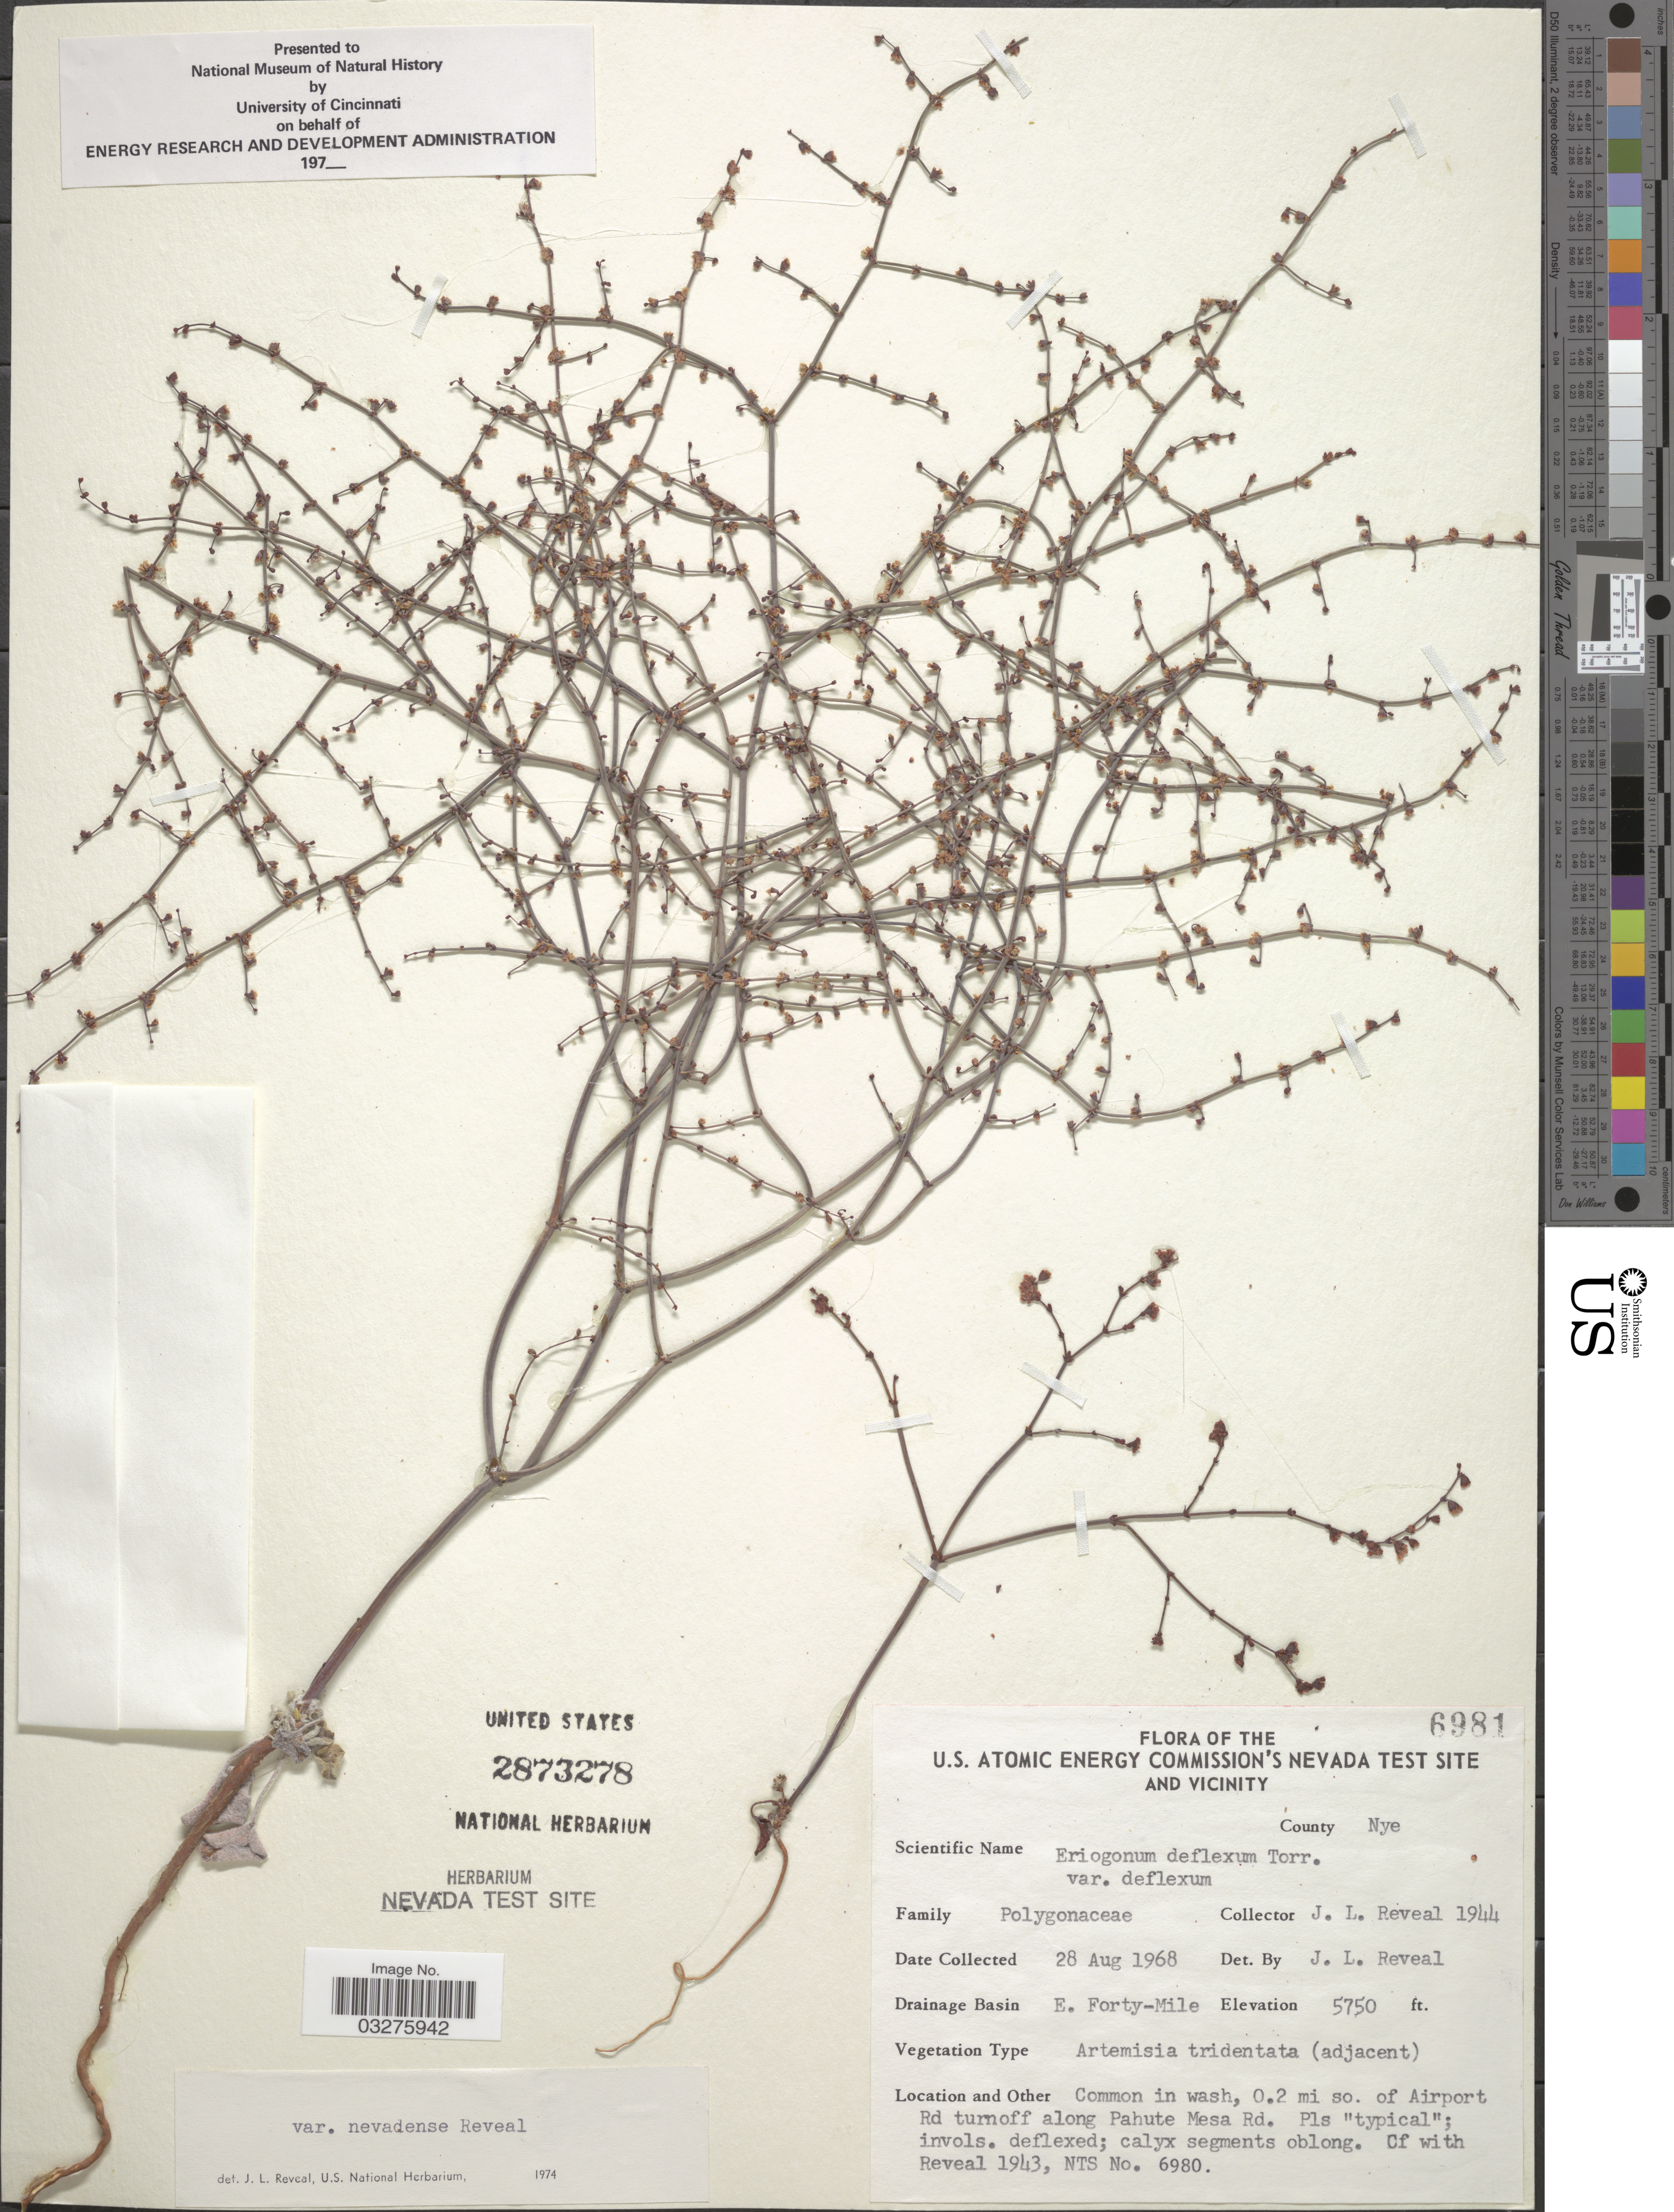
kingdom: Plantae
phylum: Tracheophyta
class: Magnoliopsida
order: Caryophyllales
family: Polygonaceae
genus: Eriogonum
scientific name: Eriogonum deflexum var. nevadense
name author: Reveal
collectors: J. L. Reveal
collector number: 1944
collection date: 1968-08-28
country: United States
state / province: Nevada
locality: The U.S. Atomic Energy Commission's Nevada Test Site and vicinity. County Nye. Drainage Basin E. Forty Mile. 0.2 mi so. of Airport Rd turnoff along Pahute Mesa Rd.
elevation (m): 1753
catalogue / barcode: US 2873278